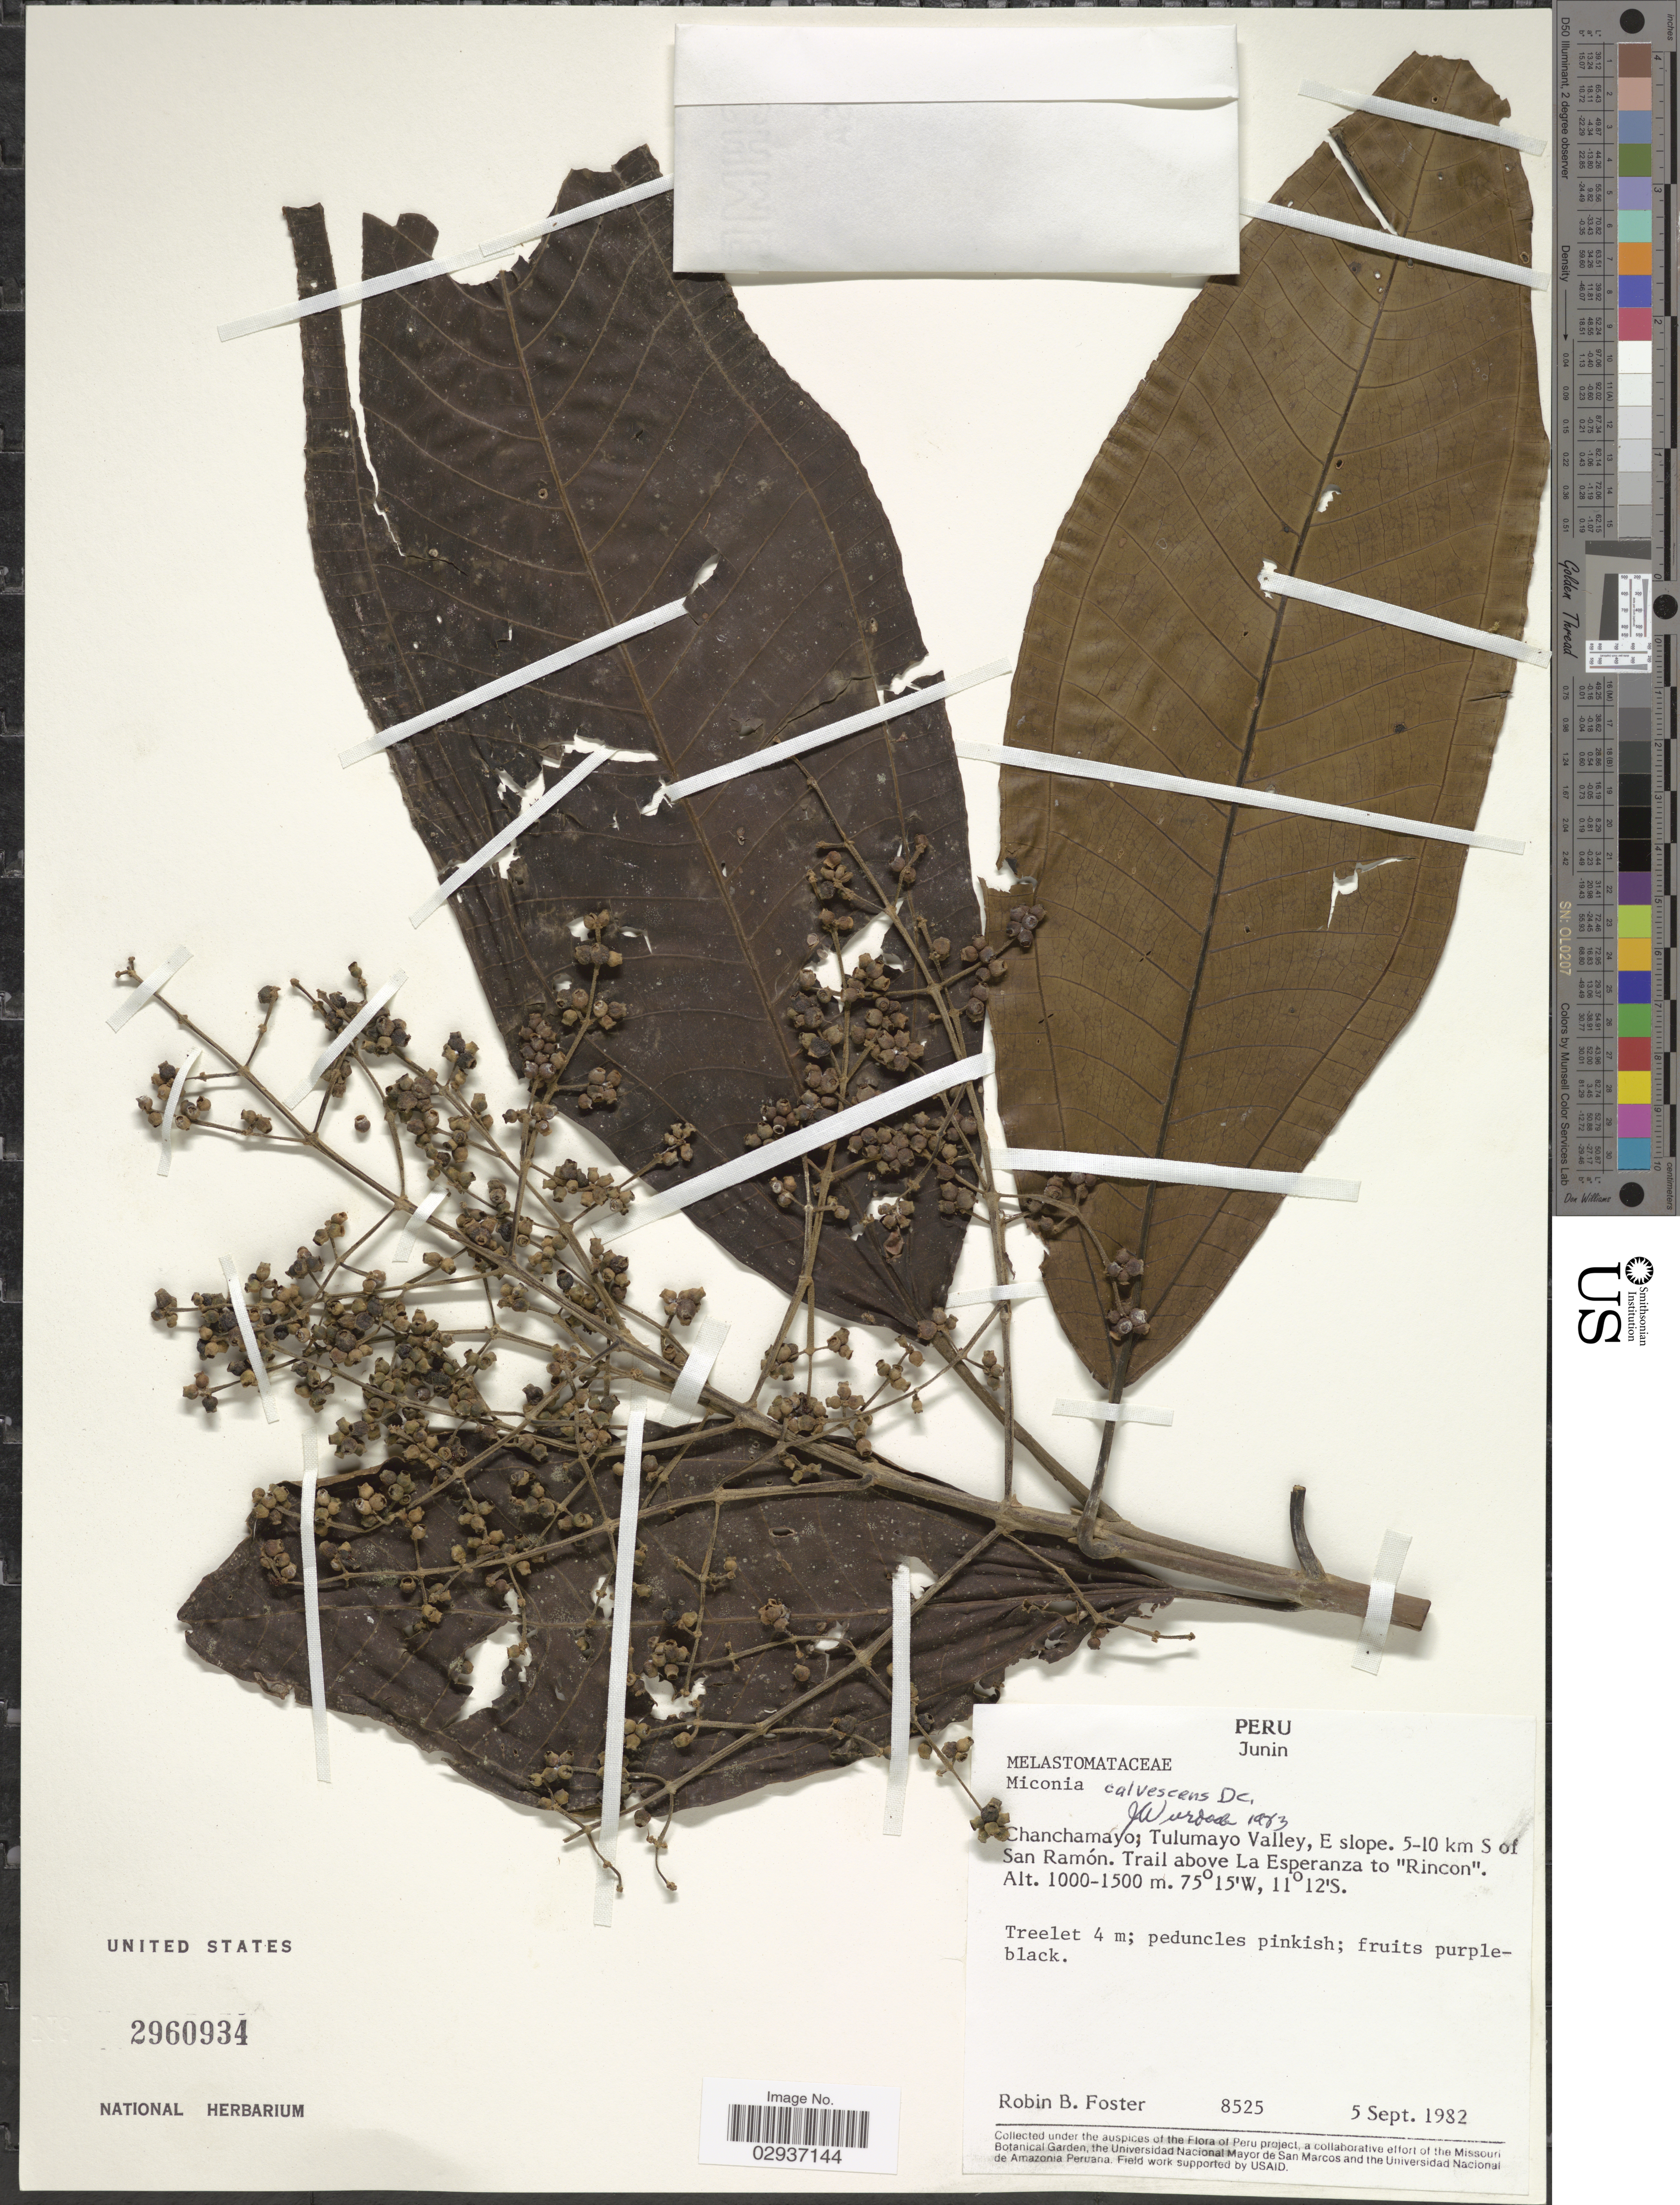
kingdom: Plantae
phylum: Tracheophyta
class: Magnoliopsida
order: Myrtales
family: Melastomataceae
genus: Miconia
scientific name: Miconia calvescens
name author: DC.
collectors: R. B. Foster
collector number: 8525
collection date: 1982-09-05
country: Peru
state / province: Junín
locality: Chanchamayo; Tulumayo Valley, E slope. 5-10 km S of San Ramón. Trail above La Esperanza to "Rincon".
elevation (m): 1000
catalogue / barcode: US 2960934